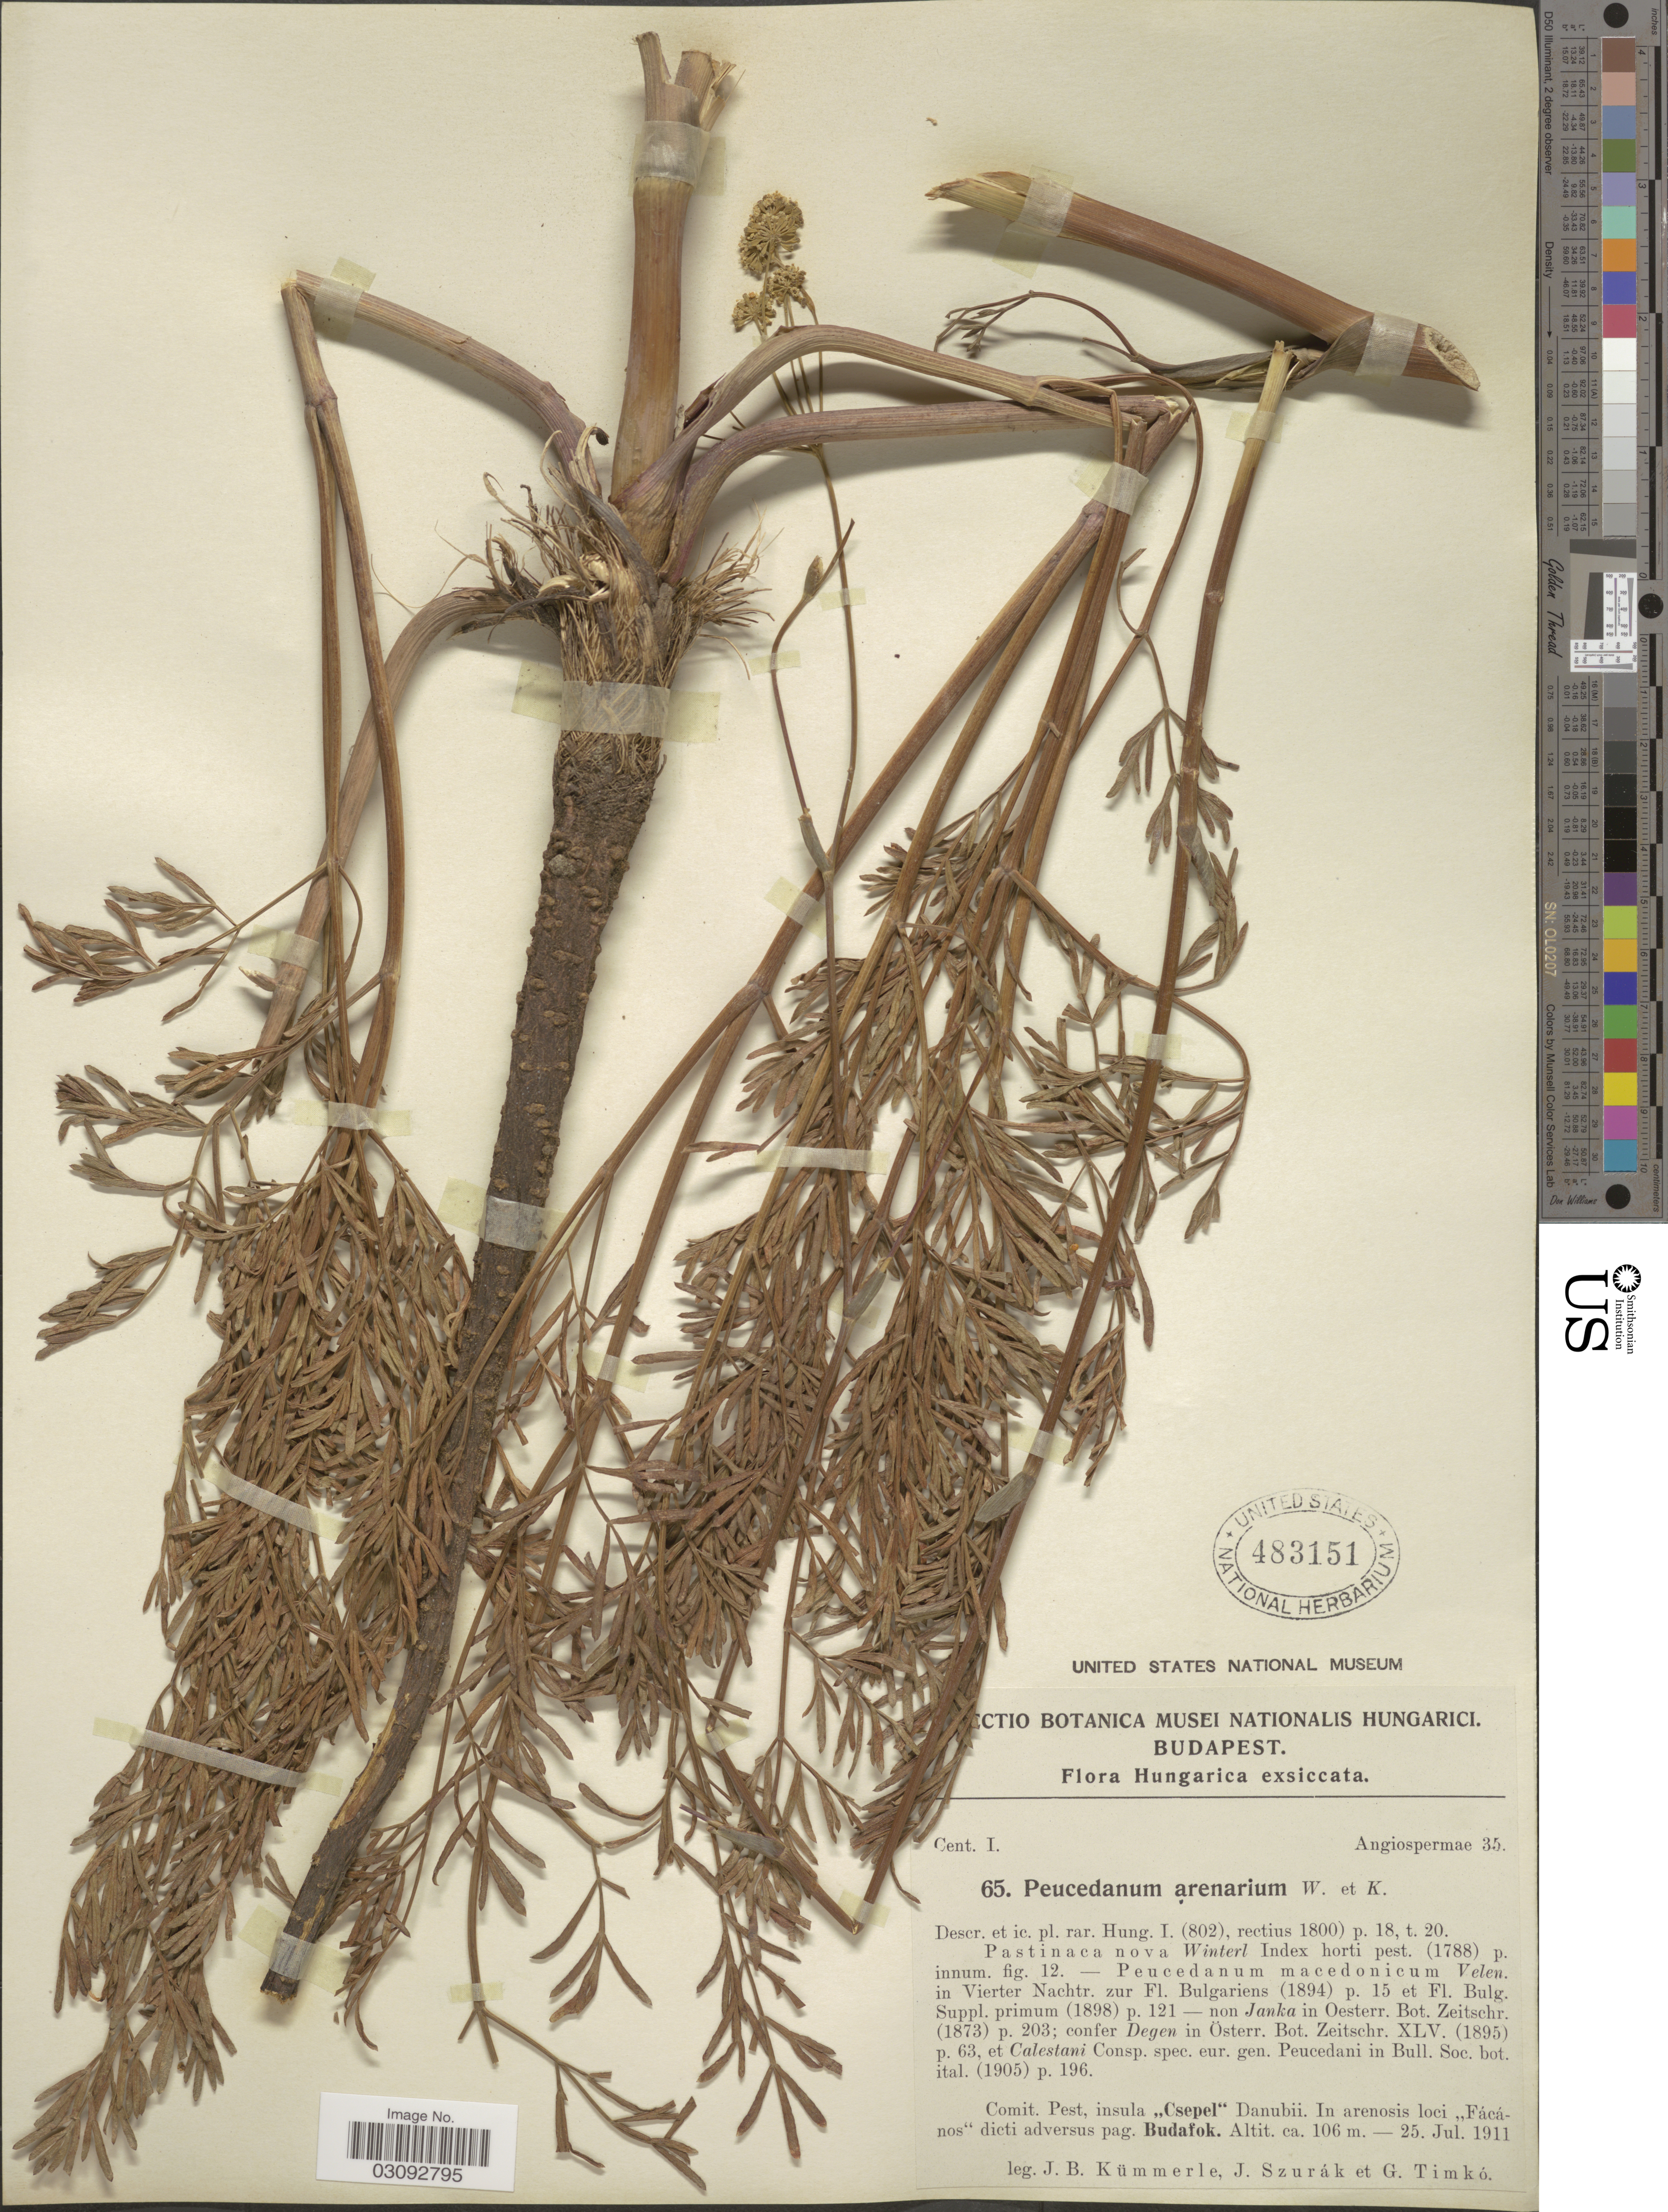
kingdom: Plantae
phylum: Tracheophyta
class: Magnoliopsida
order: Apiales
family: Apiaceae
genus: Peucedanum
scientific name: Peucedanum arenarium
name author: Waldst. & Kit.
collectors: J. Kummerle, J. Szurak & G. Timko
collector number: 65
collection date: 1911-07-25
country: Hungary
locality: Comit. Pest, insula "Csepel" Danubii. In arenosis loci "Fácános" dicti adversus pag. Budafok.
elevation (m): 106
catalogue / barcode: US 483151